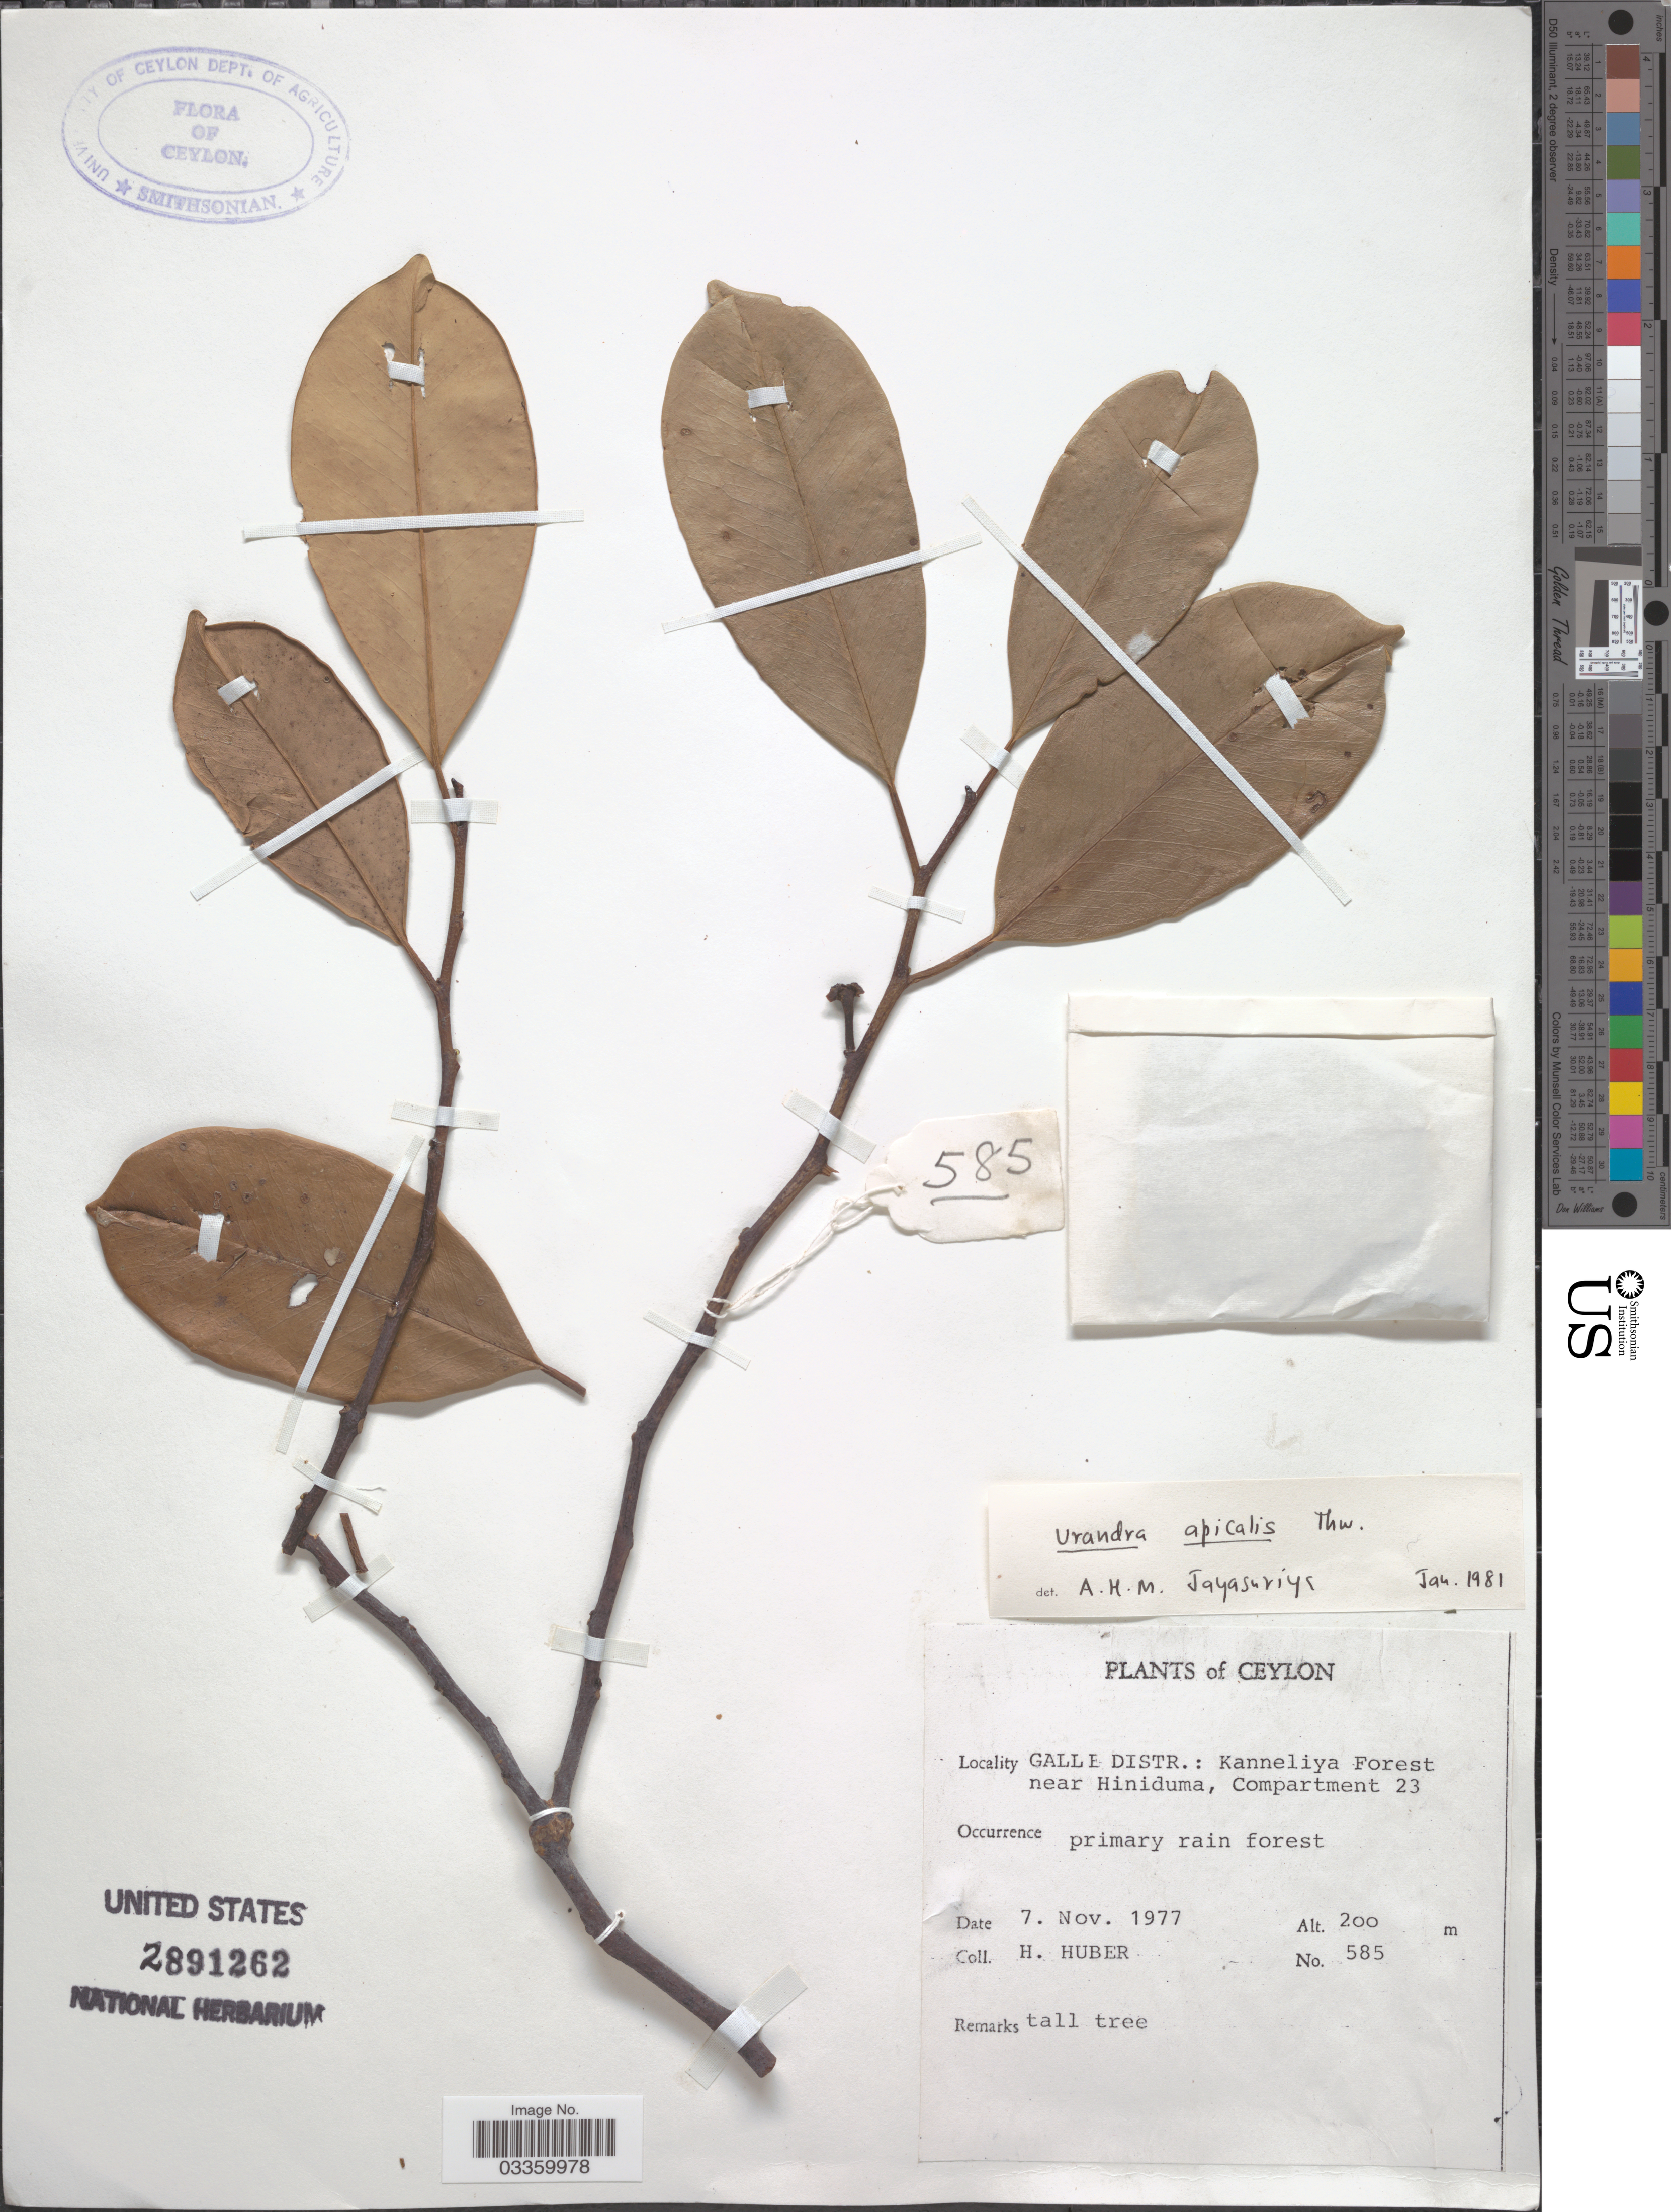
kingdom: Plantae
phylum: Tracheophyta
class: Magnoliopsida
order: Cardiopteridales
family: Stemonuraceae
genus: Stemonurus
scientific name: Stemonurus apicalis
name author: (Thwaites) Miers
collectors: H. Huber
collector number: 585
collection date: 1977-11-07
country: Sri Lanka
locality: Ceylon. Galle Distr.: Kanneliya Forest near Hiniduma, Compartment 23.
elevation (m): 200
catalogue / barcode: US 2891262